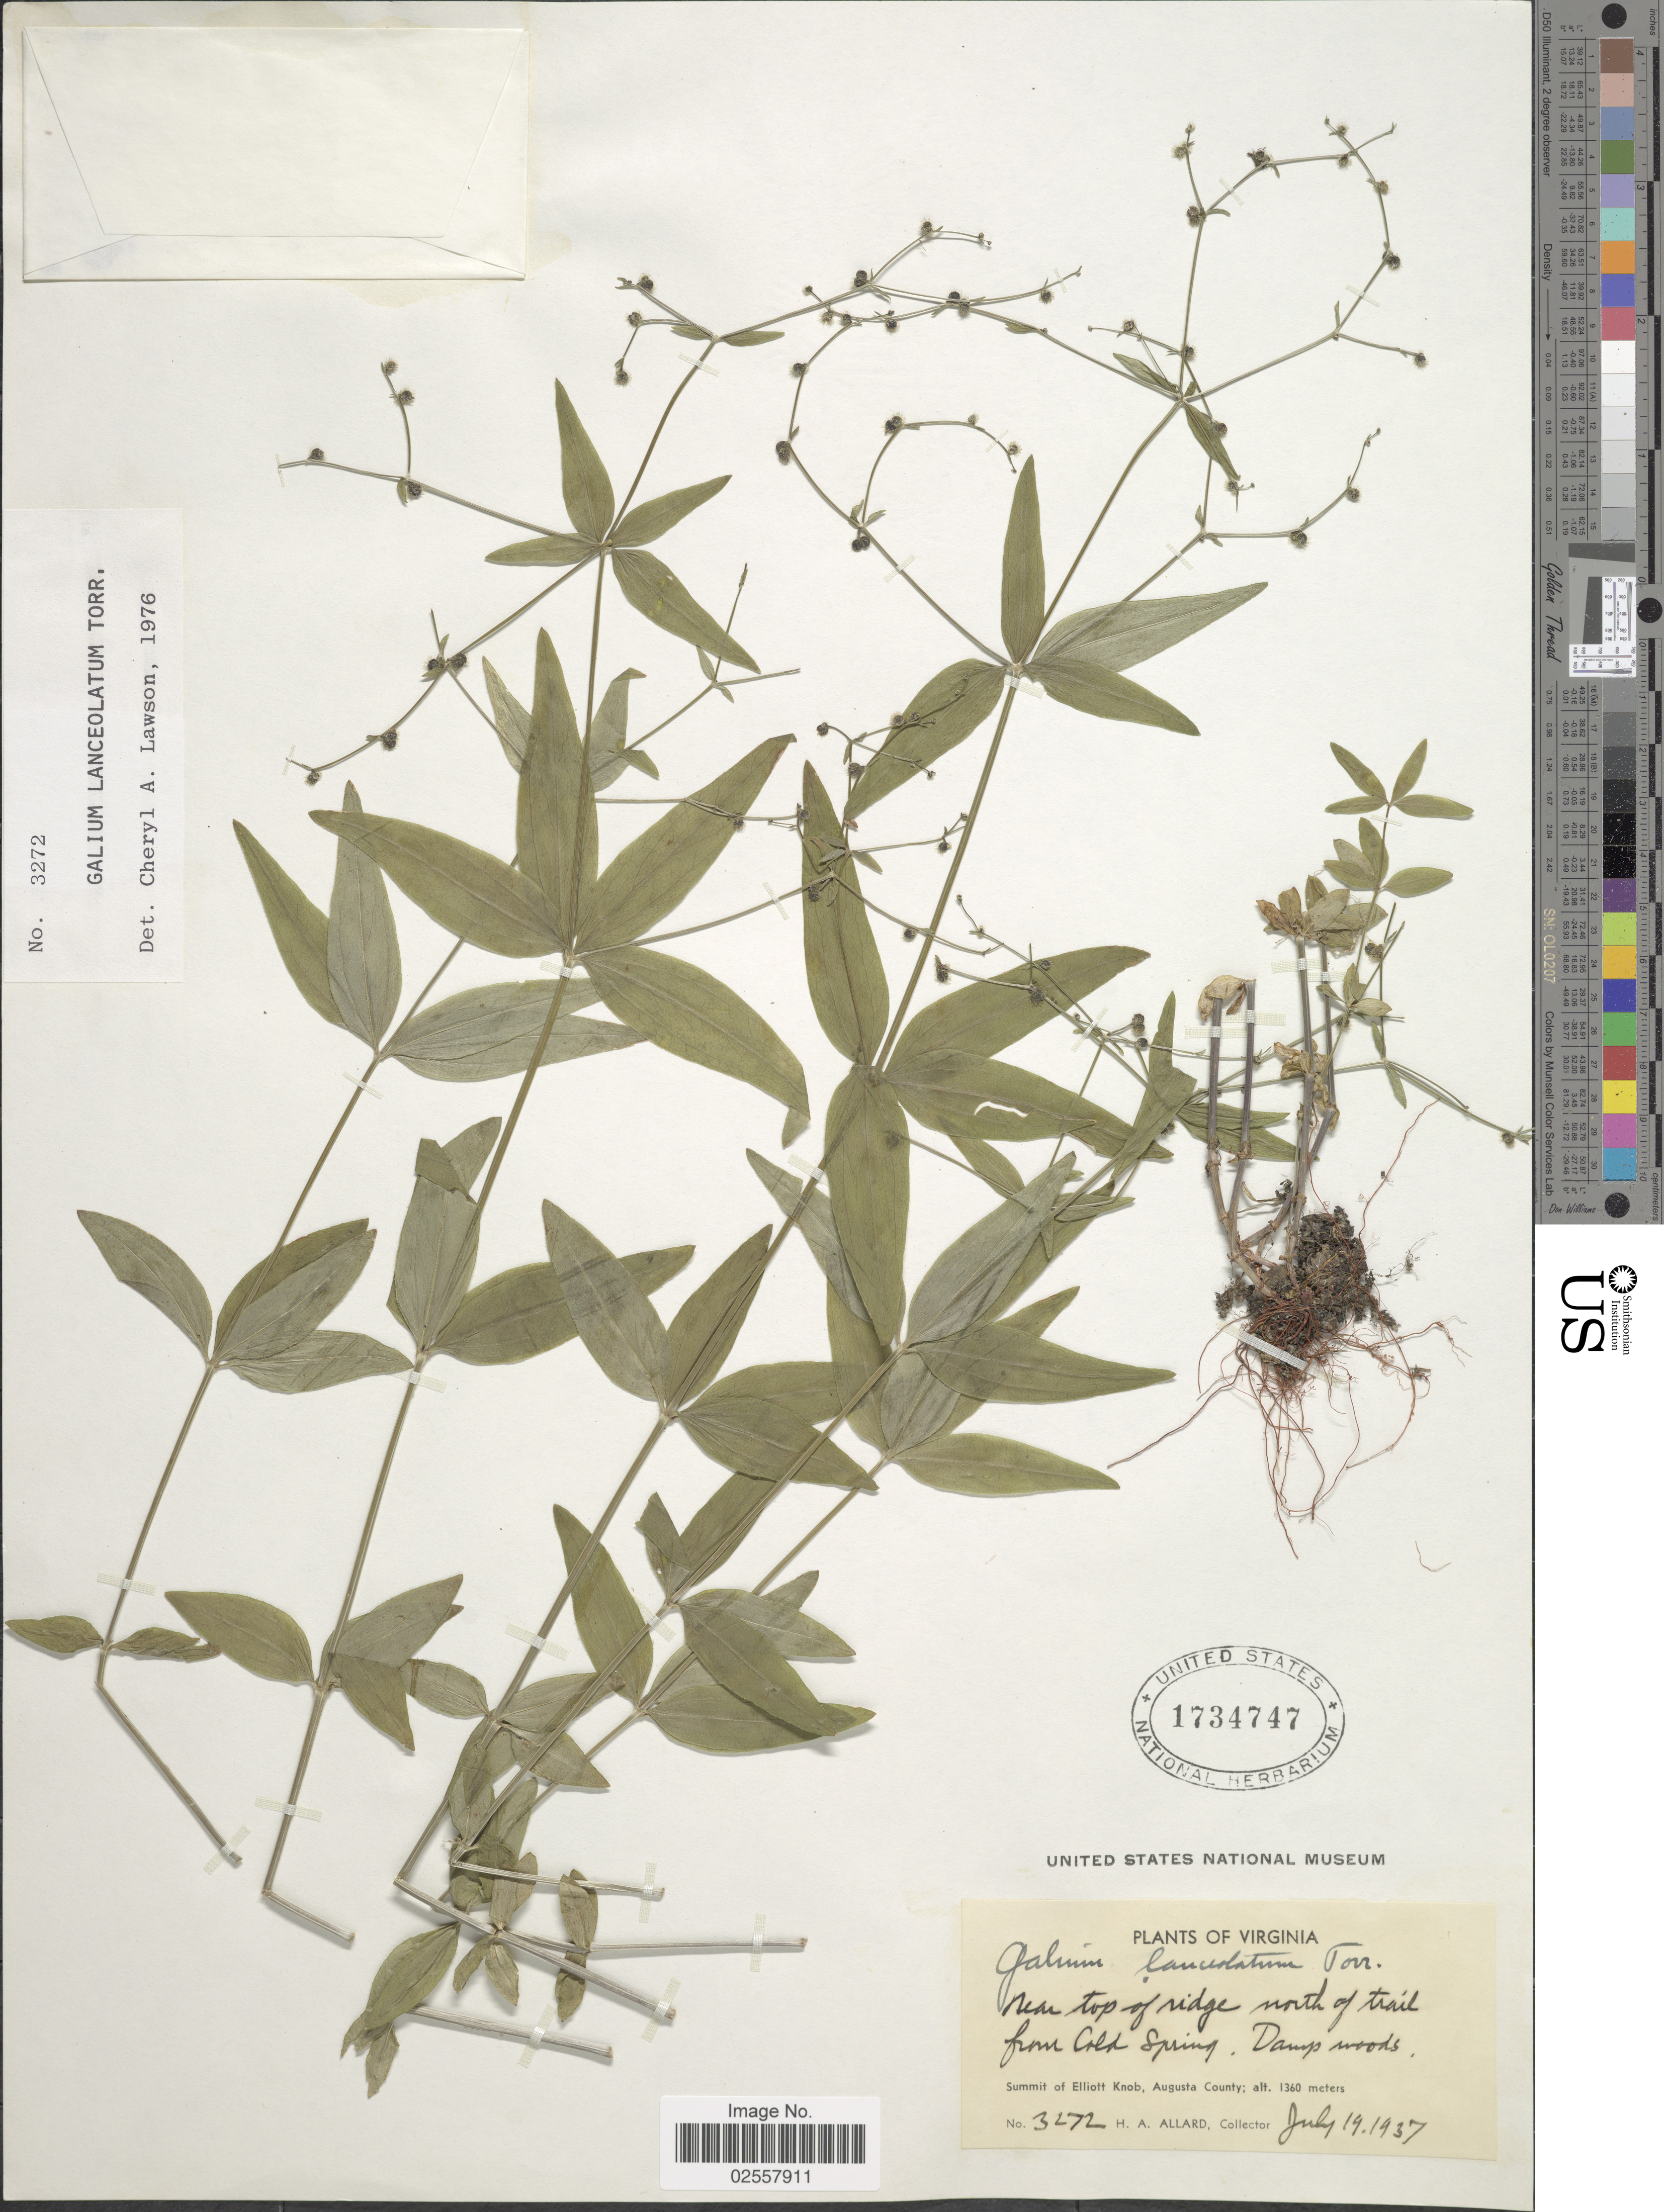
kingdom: Plantae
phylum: Tracheophyta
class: Magnoliopsida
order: Gentianales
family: Rubiaceae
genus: Galium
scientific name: Galium lanceolatum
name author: (Torr. & A. Gray) Torr.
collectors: H. A. Allard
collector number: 3272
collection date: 1937-07-19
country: United States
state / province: Virginia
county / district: Augusta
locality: Near top of ridge north of trail from Cold Spring, Summit of Elliot Knob, Augusta County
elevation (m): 1360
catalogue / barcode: US 1734747